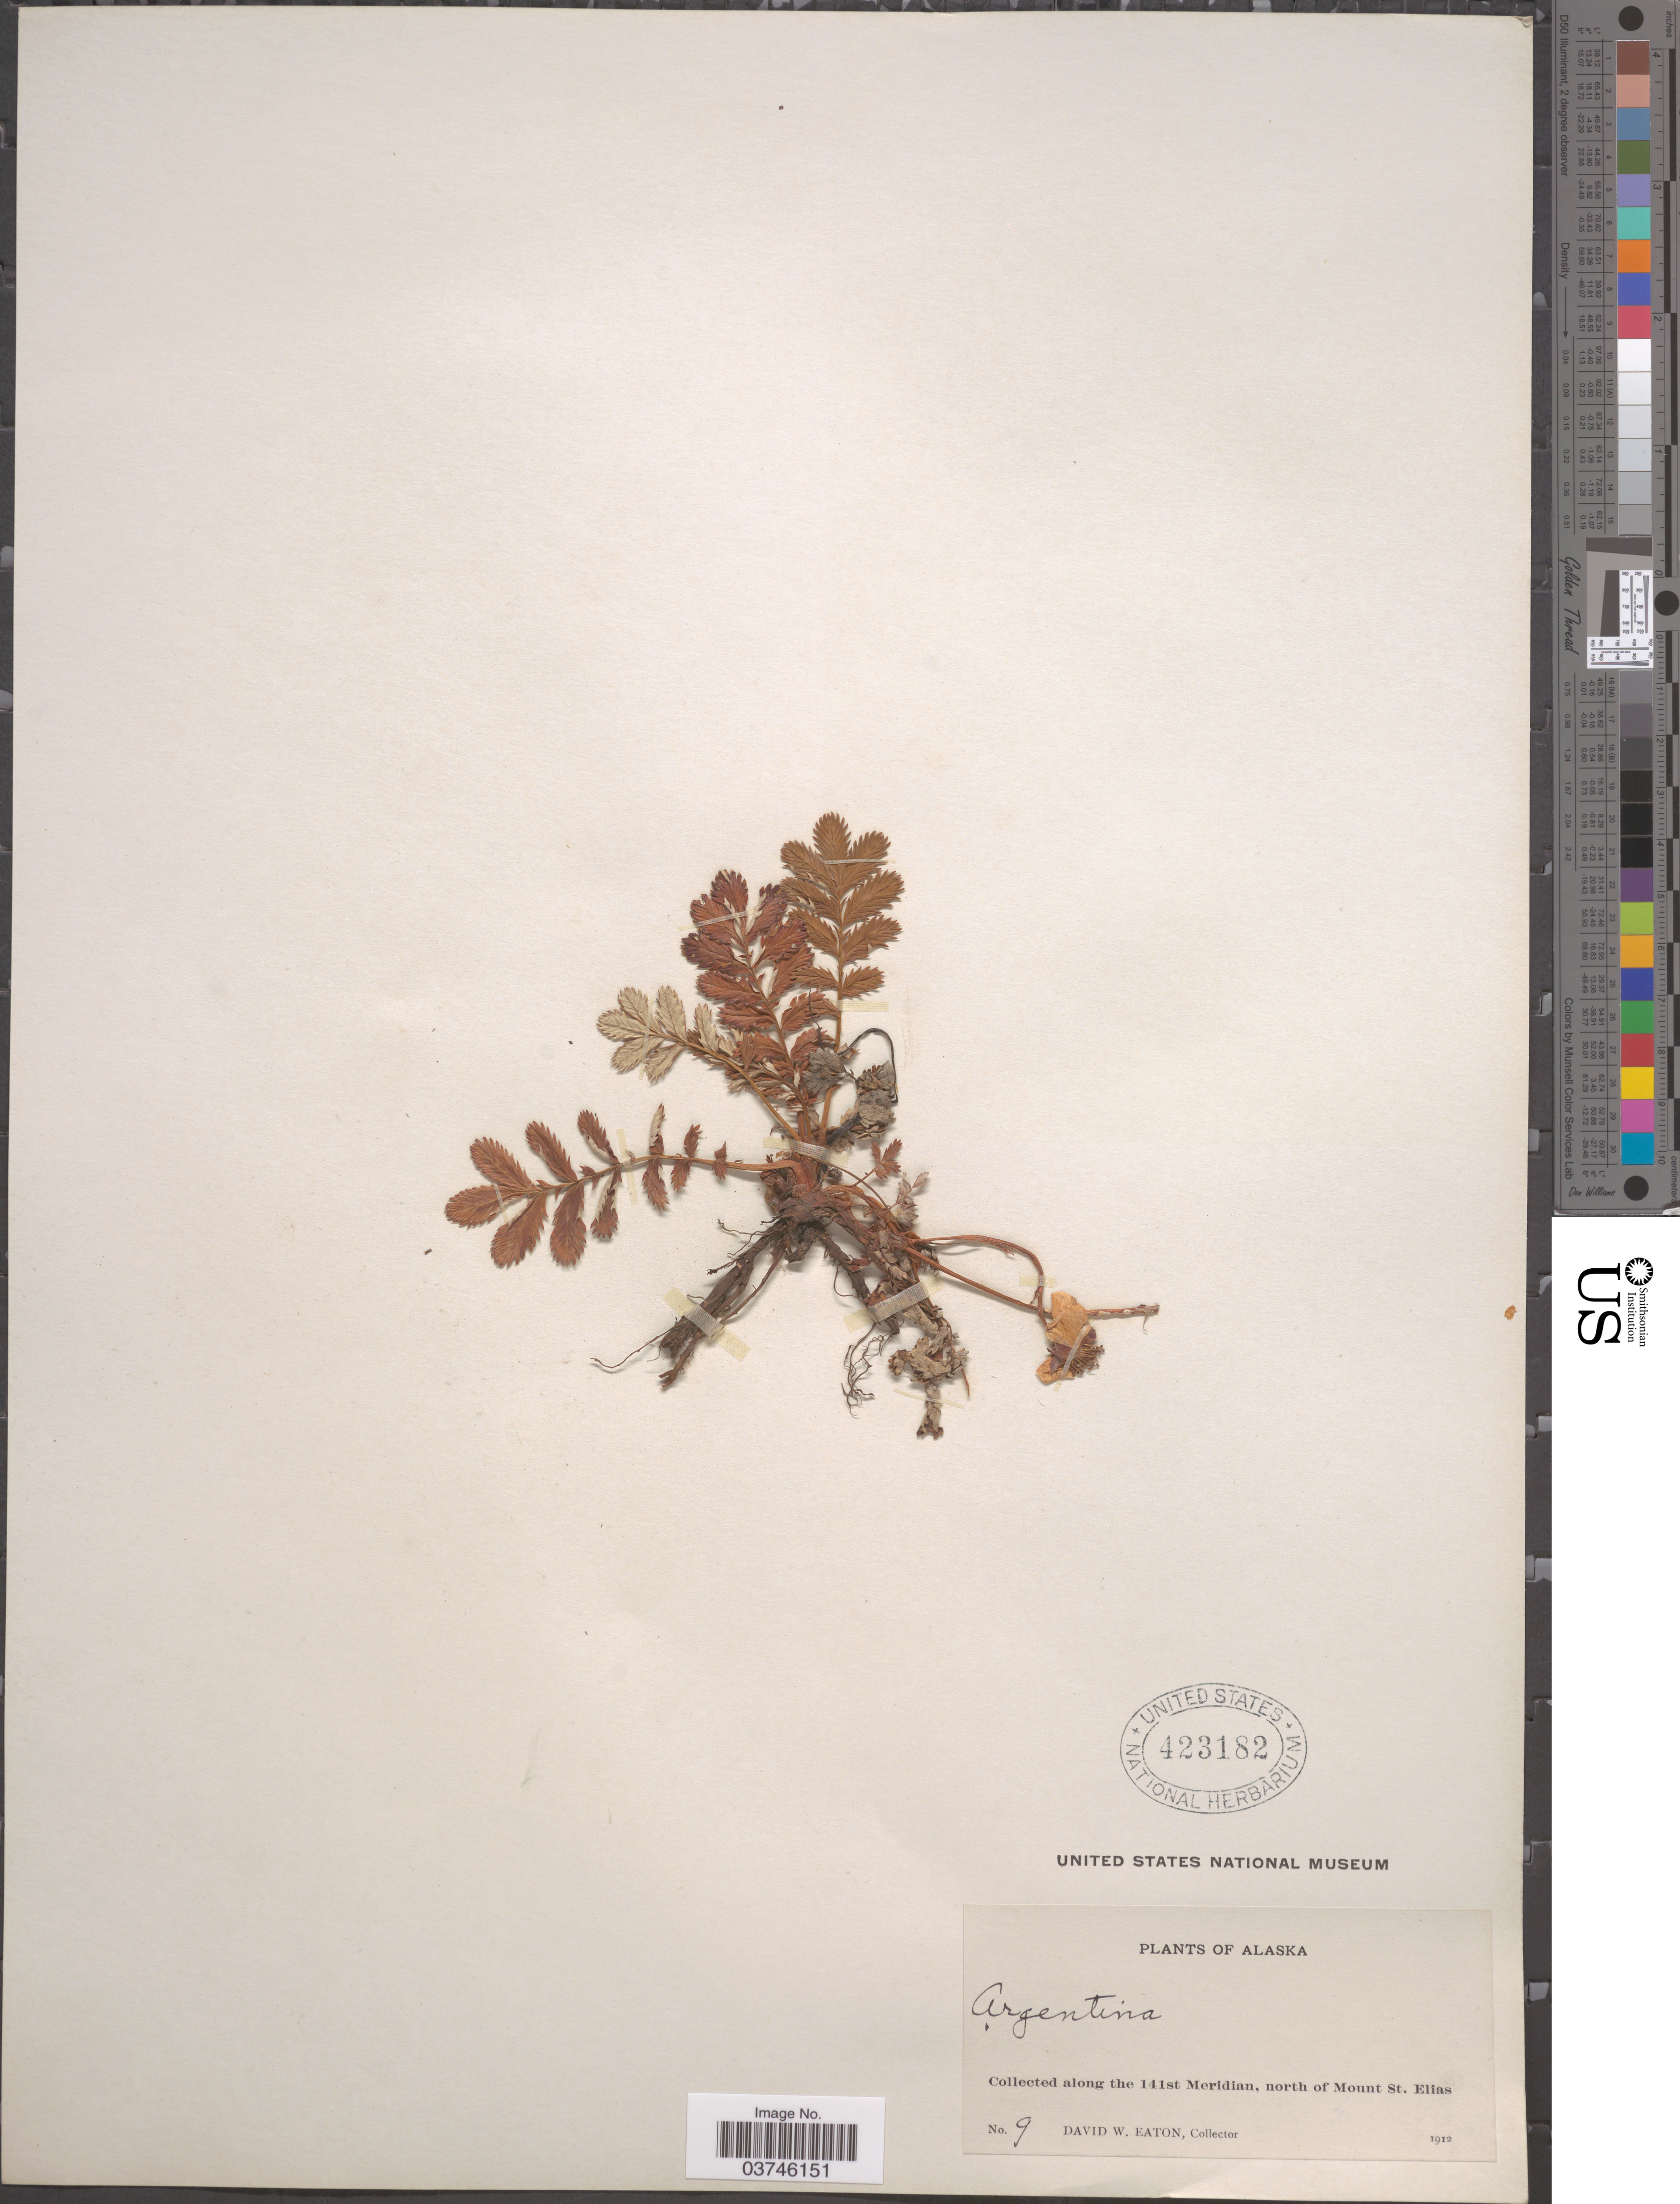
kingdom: Plantae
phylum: Tracheophyta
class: Magnoliopsida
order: Rosales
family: Rosaceae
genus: Argentina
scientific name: Argentina pacifica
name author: (Howell) Rydb.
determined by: Strong, Mark T., (BOT), Smithsonian Institution - National Museum of Natural History (UNITED STATES)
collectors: D. Eaton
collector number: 9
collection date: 1912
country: United States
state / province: Alaska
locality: Along the 141st Meridian, north of Mount St. Elias.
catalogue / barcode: US 423182